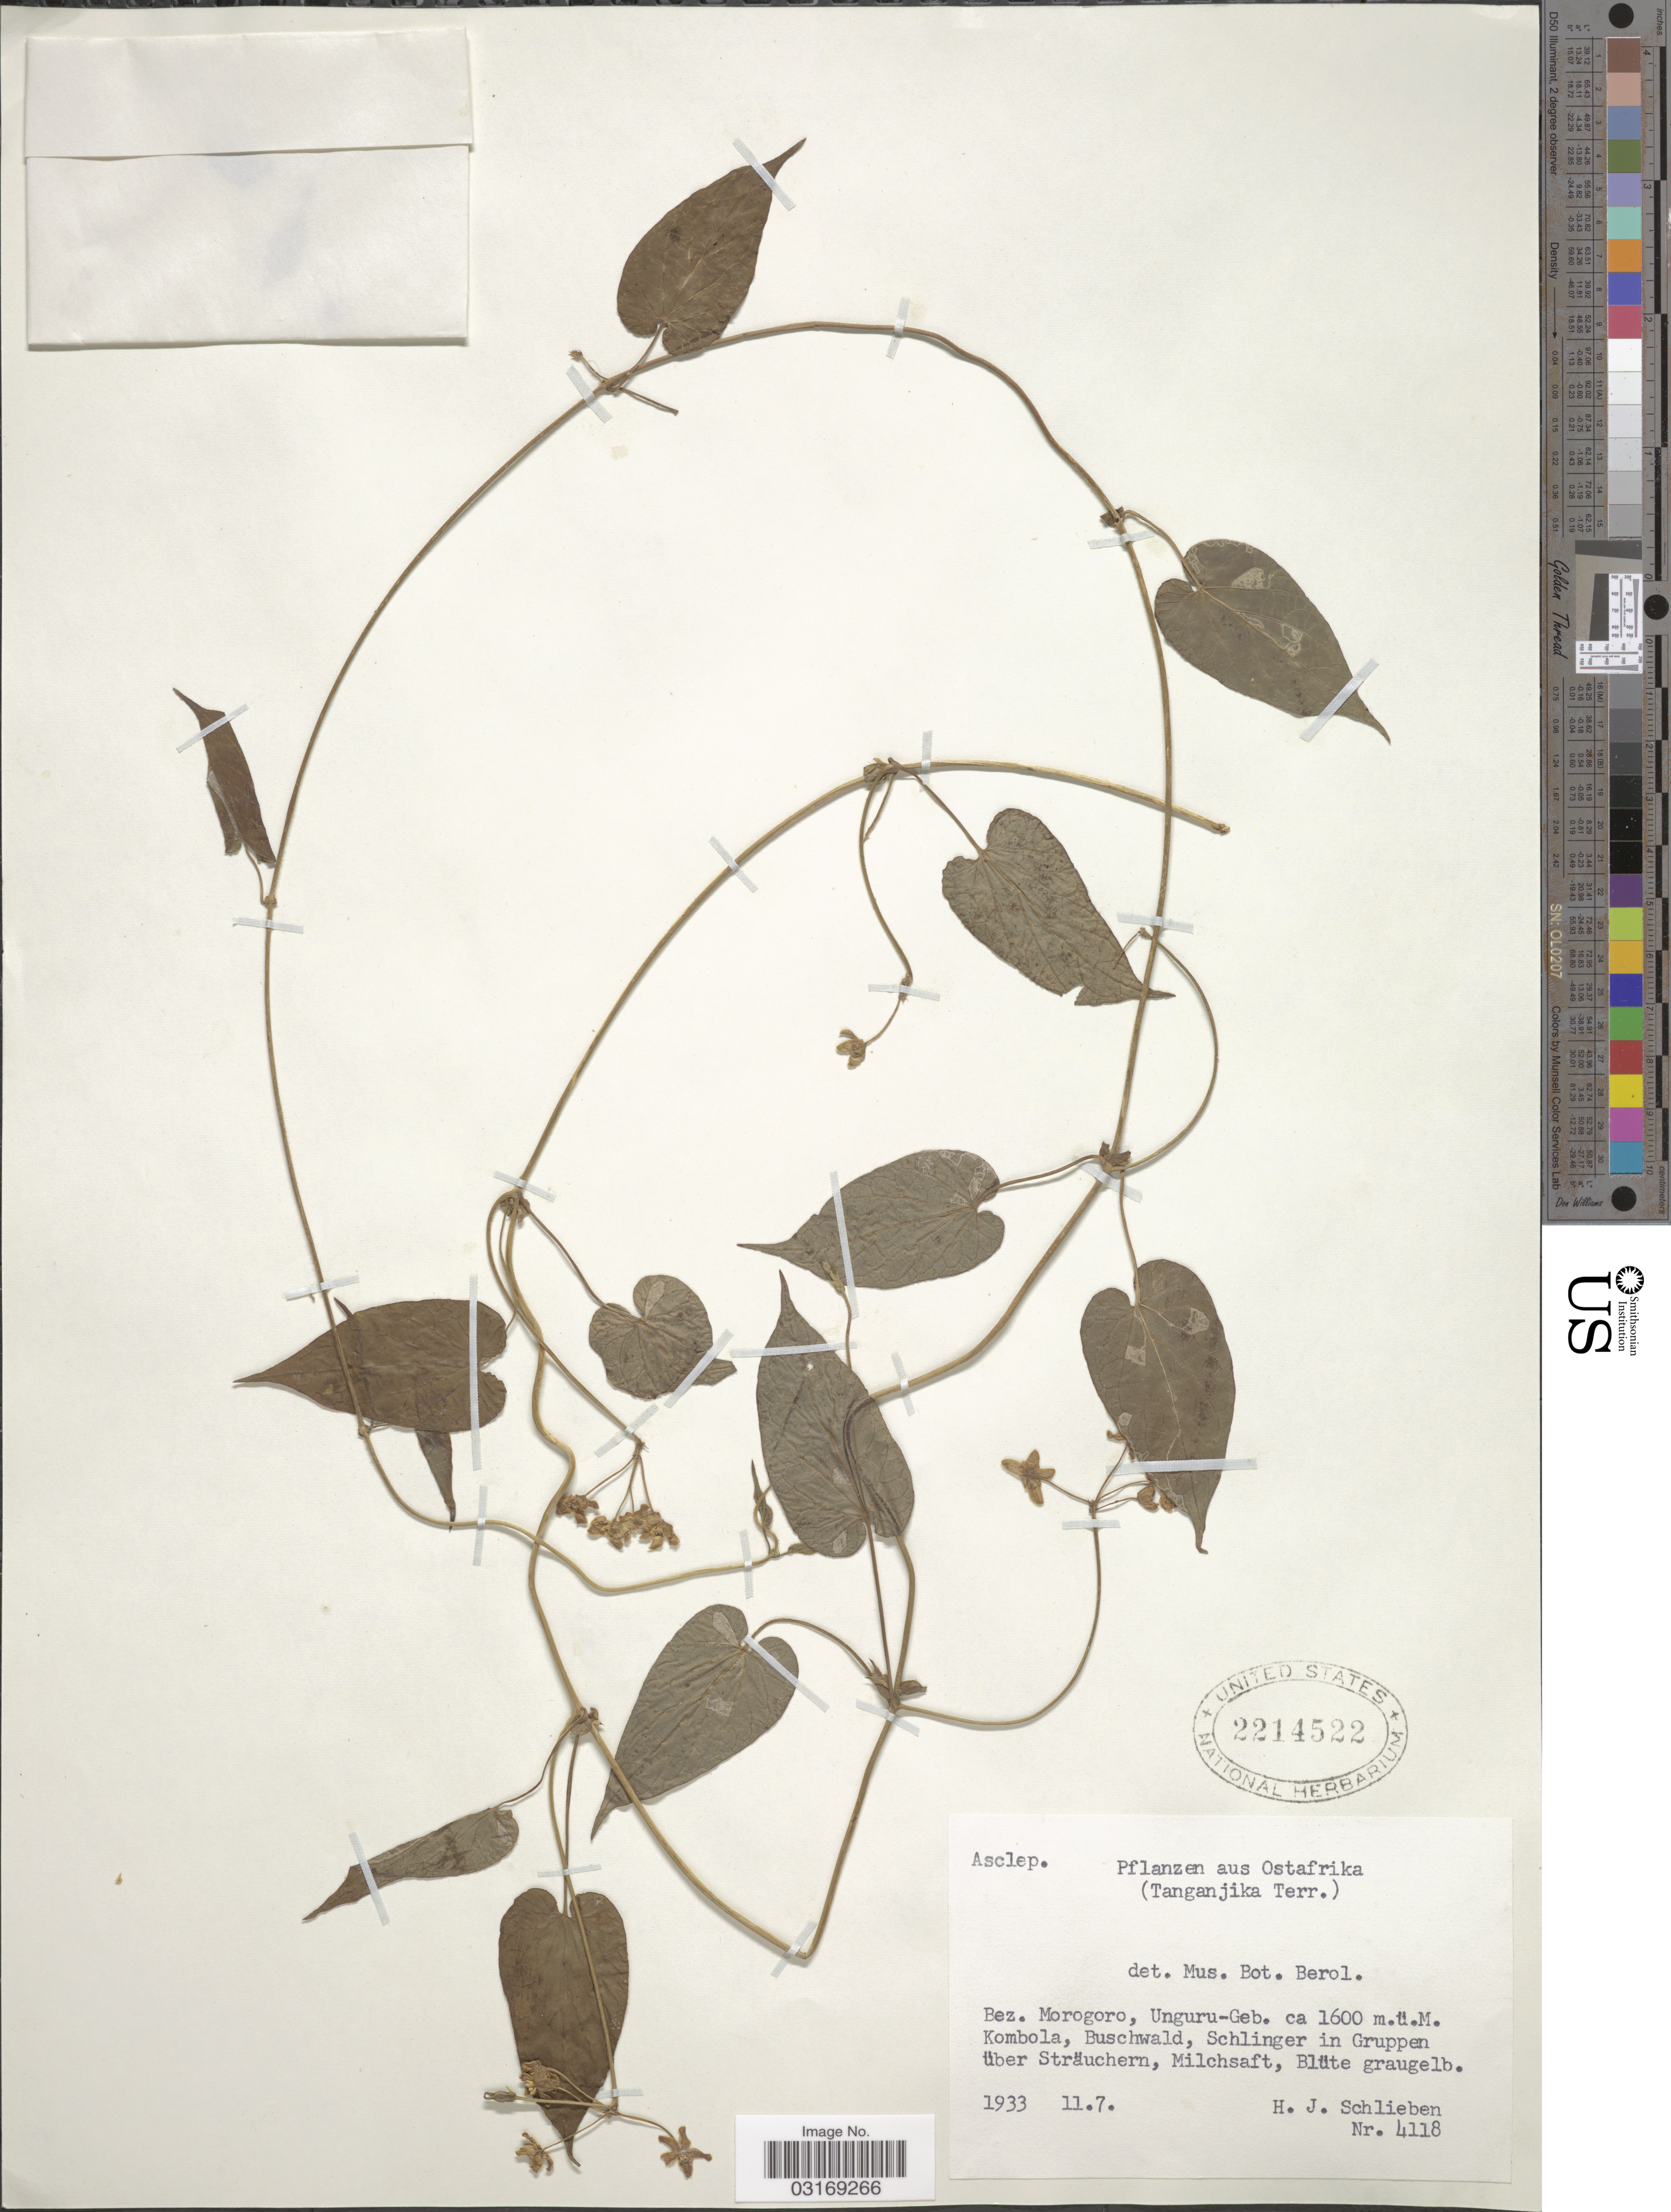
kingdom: Plantae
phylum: Tracheophyta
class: Magnoliopsida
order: Gentianales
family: Apocynaceae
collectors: H. J. Schlieben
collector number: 4118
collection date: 1933-07-11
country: Tanzania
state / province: Morogoro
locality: Ostafrika (Tanganjika Terr.) Bez. Morogoro, Unguru-Geb. Kombola.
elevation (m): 1600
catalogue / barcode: US 2214522